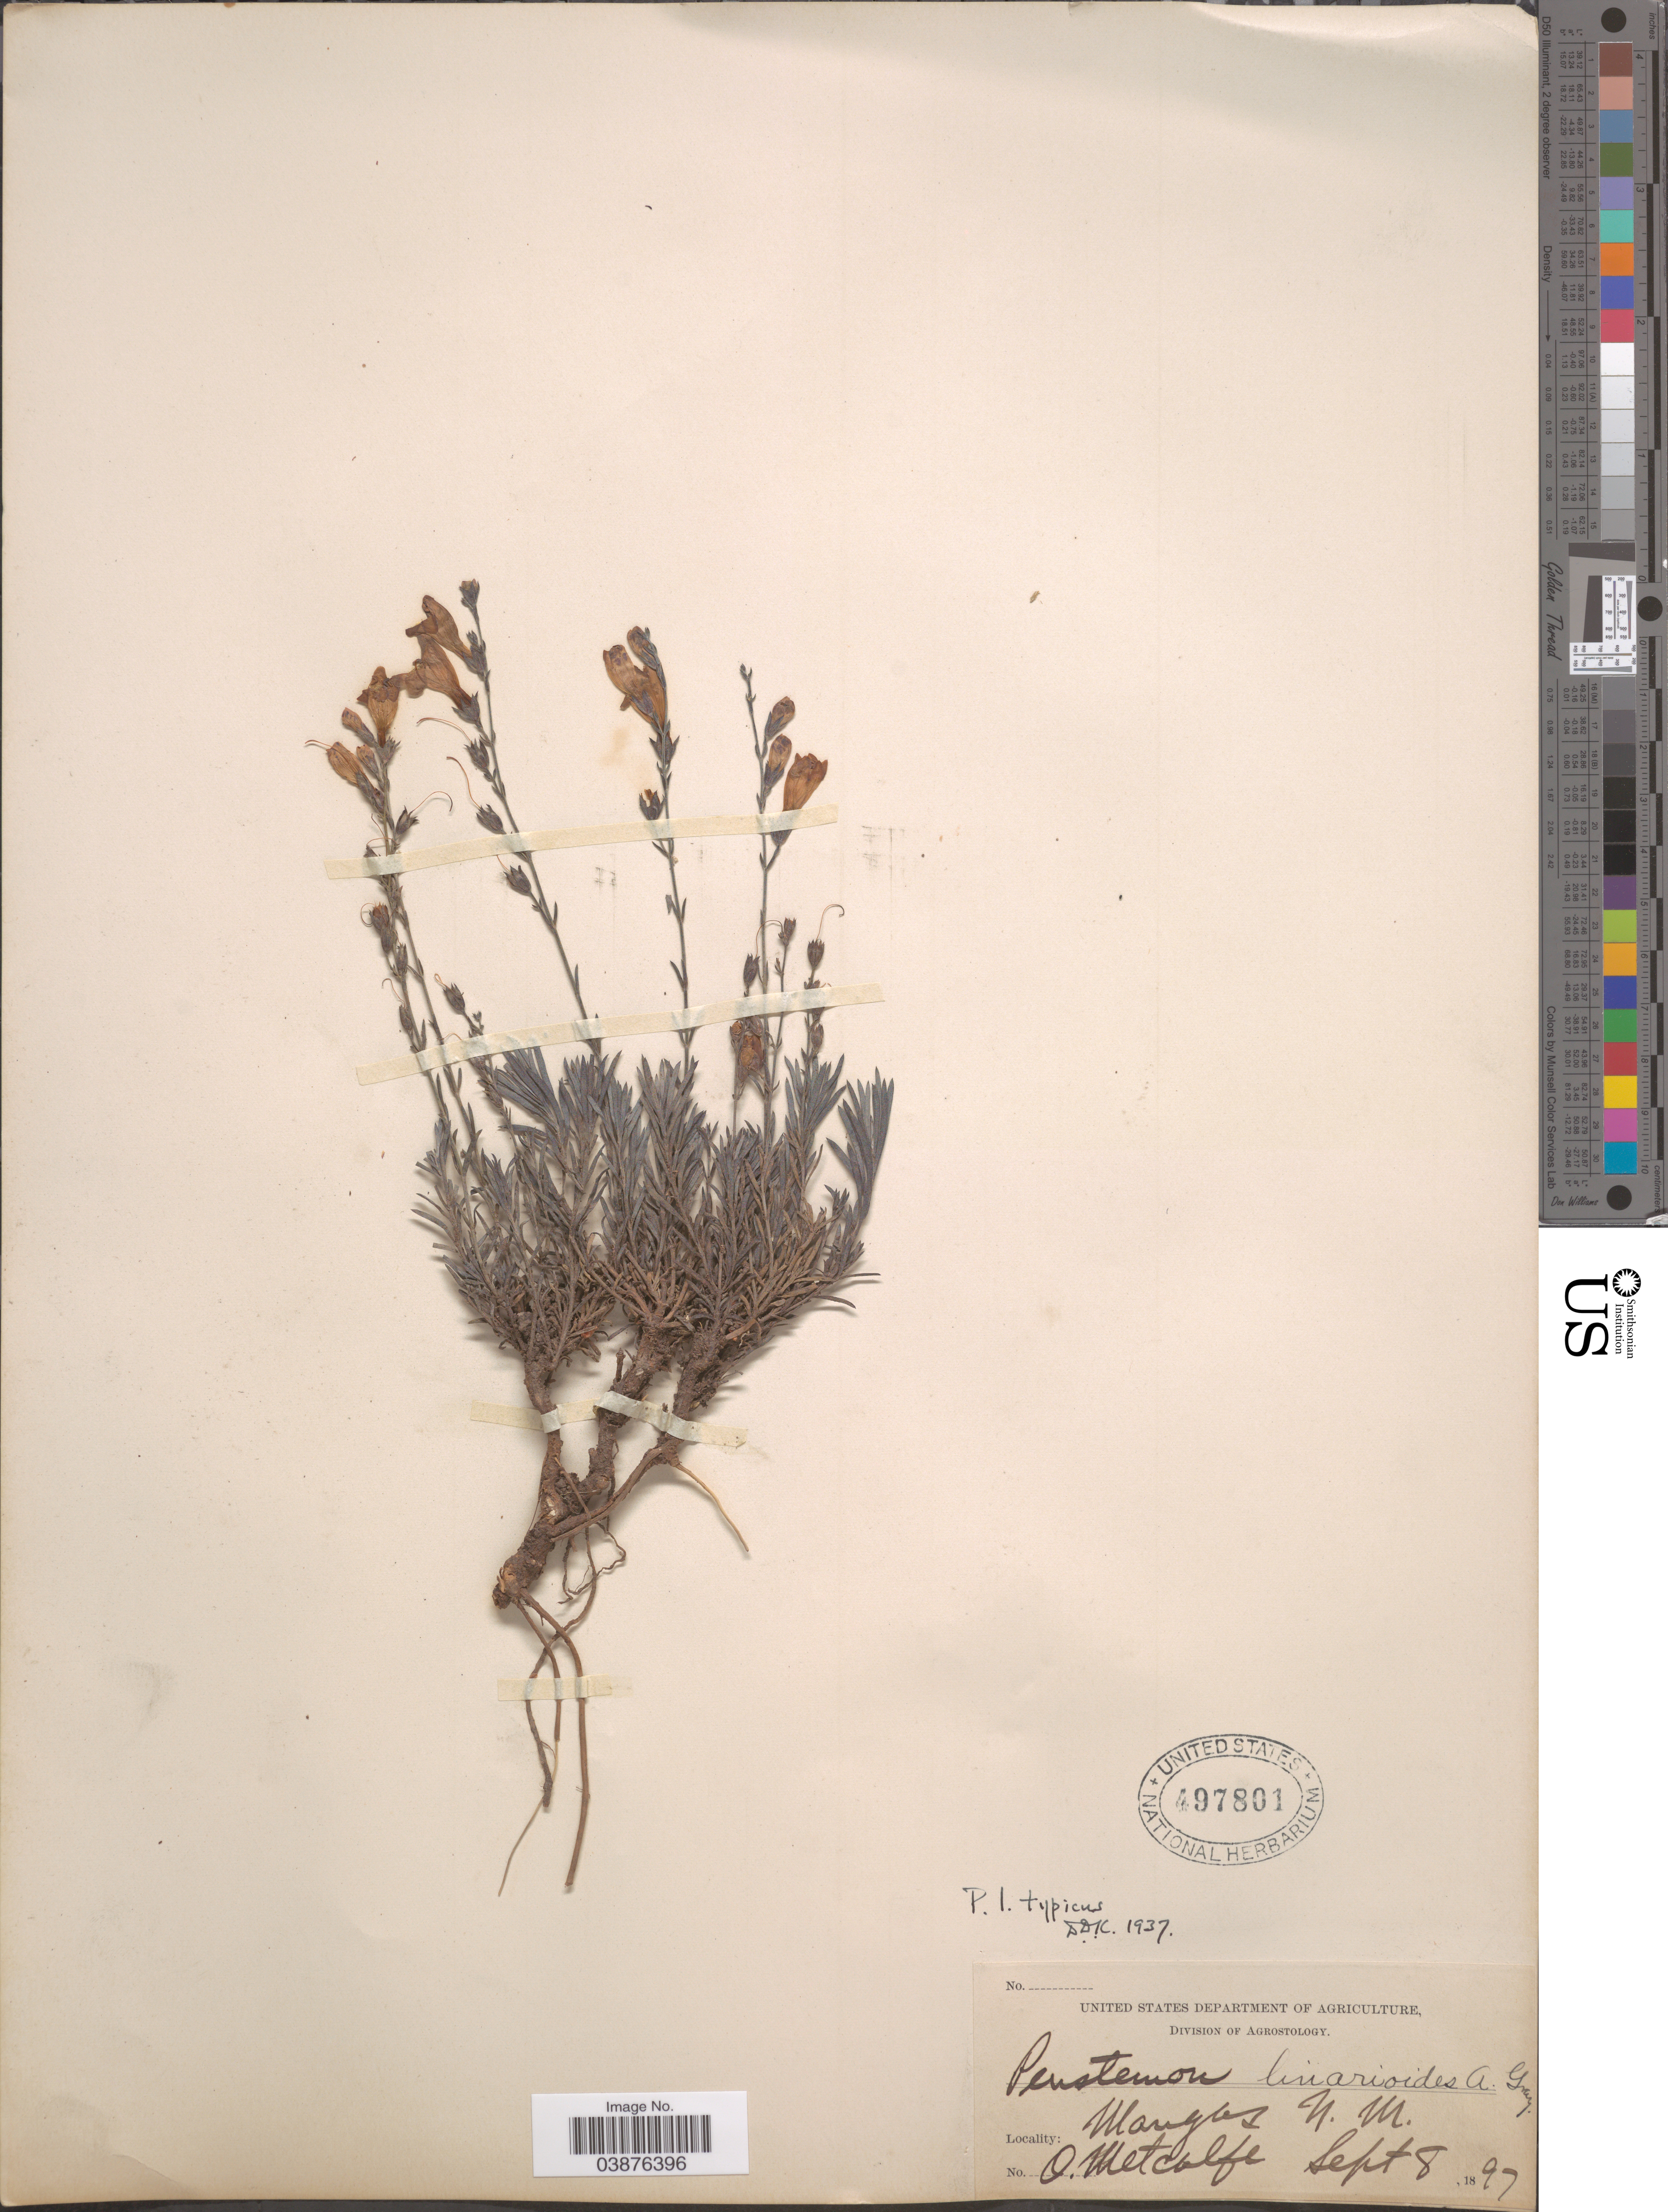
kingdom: Plantae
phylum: Tracheophyta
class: Magnoliopsida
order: Lamiales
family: Plantaginaceae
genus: Penstemon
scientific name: Penstemon linarioides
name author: A. Gray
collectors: O. Metcalfe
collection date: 1897-09-08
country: United States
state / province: New Mexico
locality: Mangos.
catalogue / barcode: US 497801